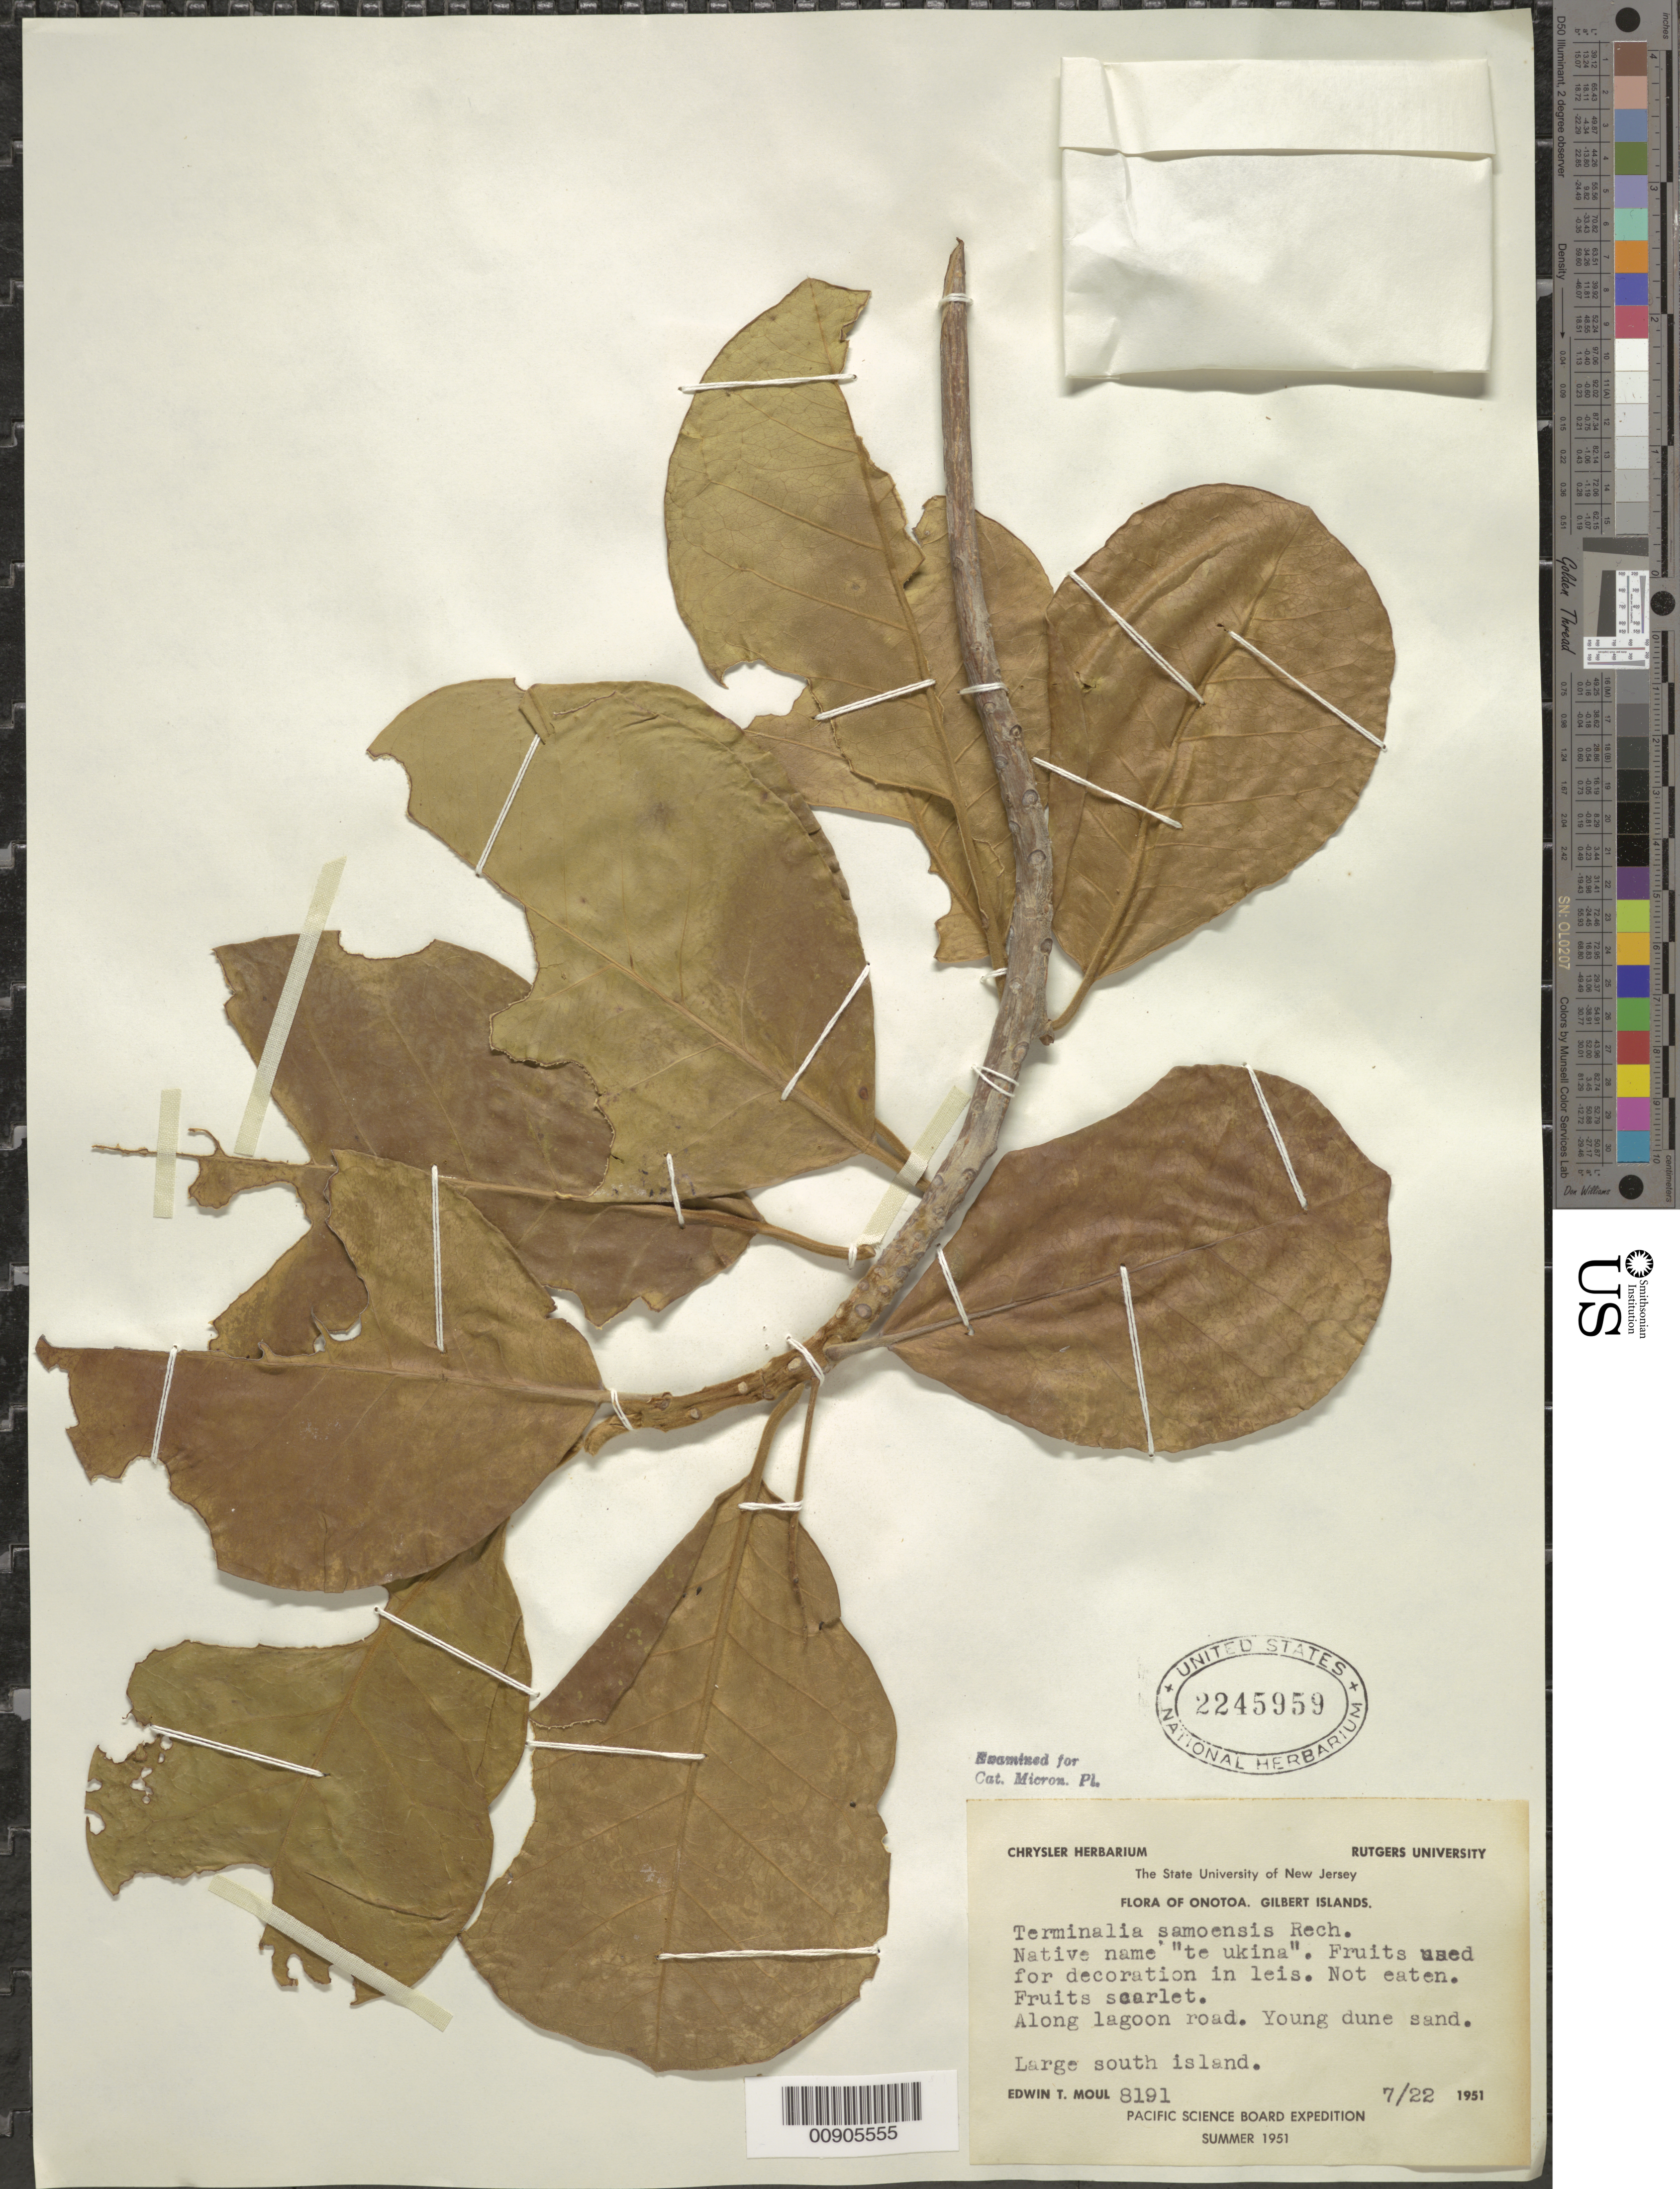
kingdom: Plantae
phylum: Tracheophyta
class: Magnoliopsida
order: Myrtales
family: Combretaceae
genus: Terminalia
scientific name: Terminalia samoensis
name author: Rech.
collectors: E. T. Moul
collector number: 8191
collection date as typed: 22 Jul 1951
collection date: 1951-07-22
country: Kiribati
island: Onotoa Atoll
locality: Along lagoon road. Young dune sand. Large South Island.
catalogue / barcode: US 2245959